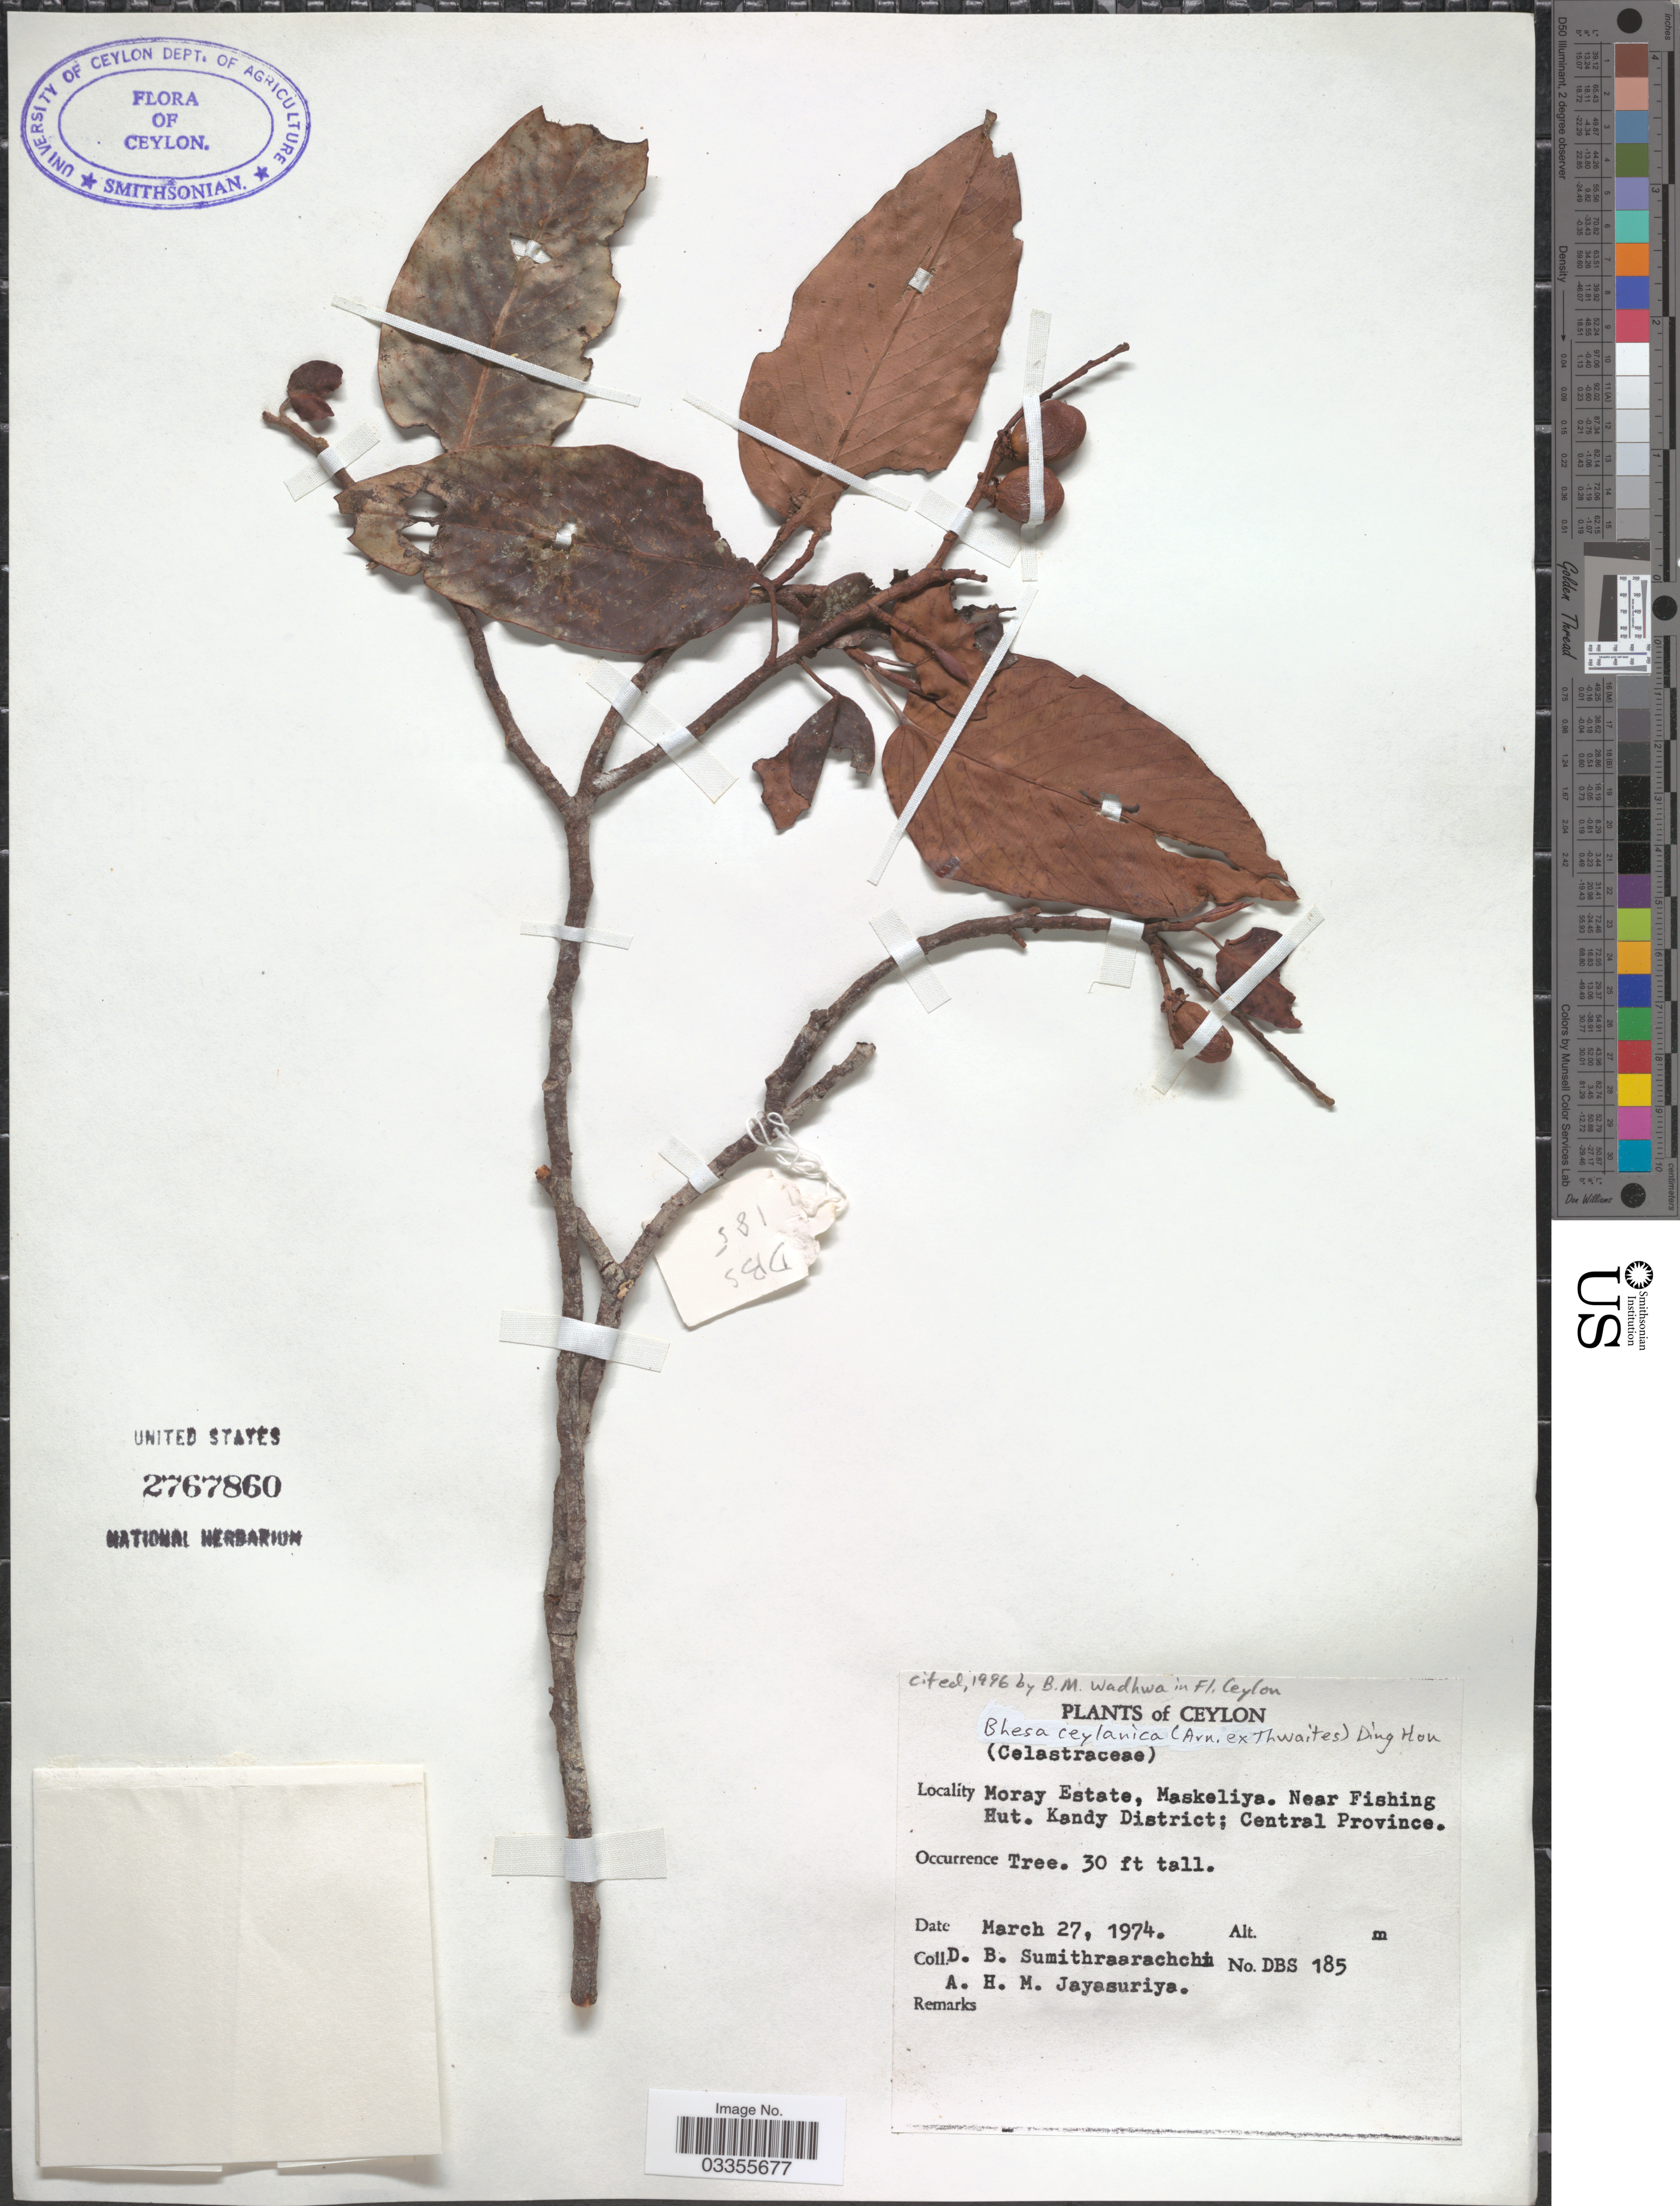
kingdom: Plantae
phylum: Tracheophyta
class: Magnoliopsida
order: Malpighiales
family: Centroplacaceae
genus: Bhesa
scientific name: Bhesa ceylanica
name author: (Arn. ex Thwaites) Ding Hou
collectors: D. B. Sumithraarachchi & A. H. Jayasuriya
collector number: DBS185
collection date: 1974-03-27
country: Sri Lanka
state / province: Central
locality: Ceylon. Moray Estate, Maskeliya. Near Fishing Hut. Kandy District.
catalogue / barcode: US 2767860